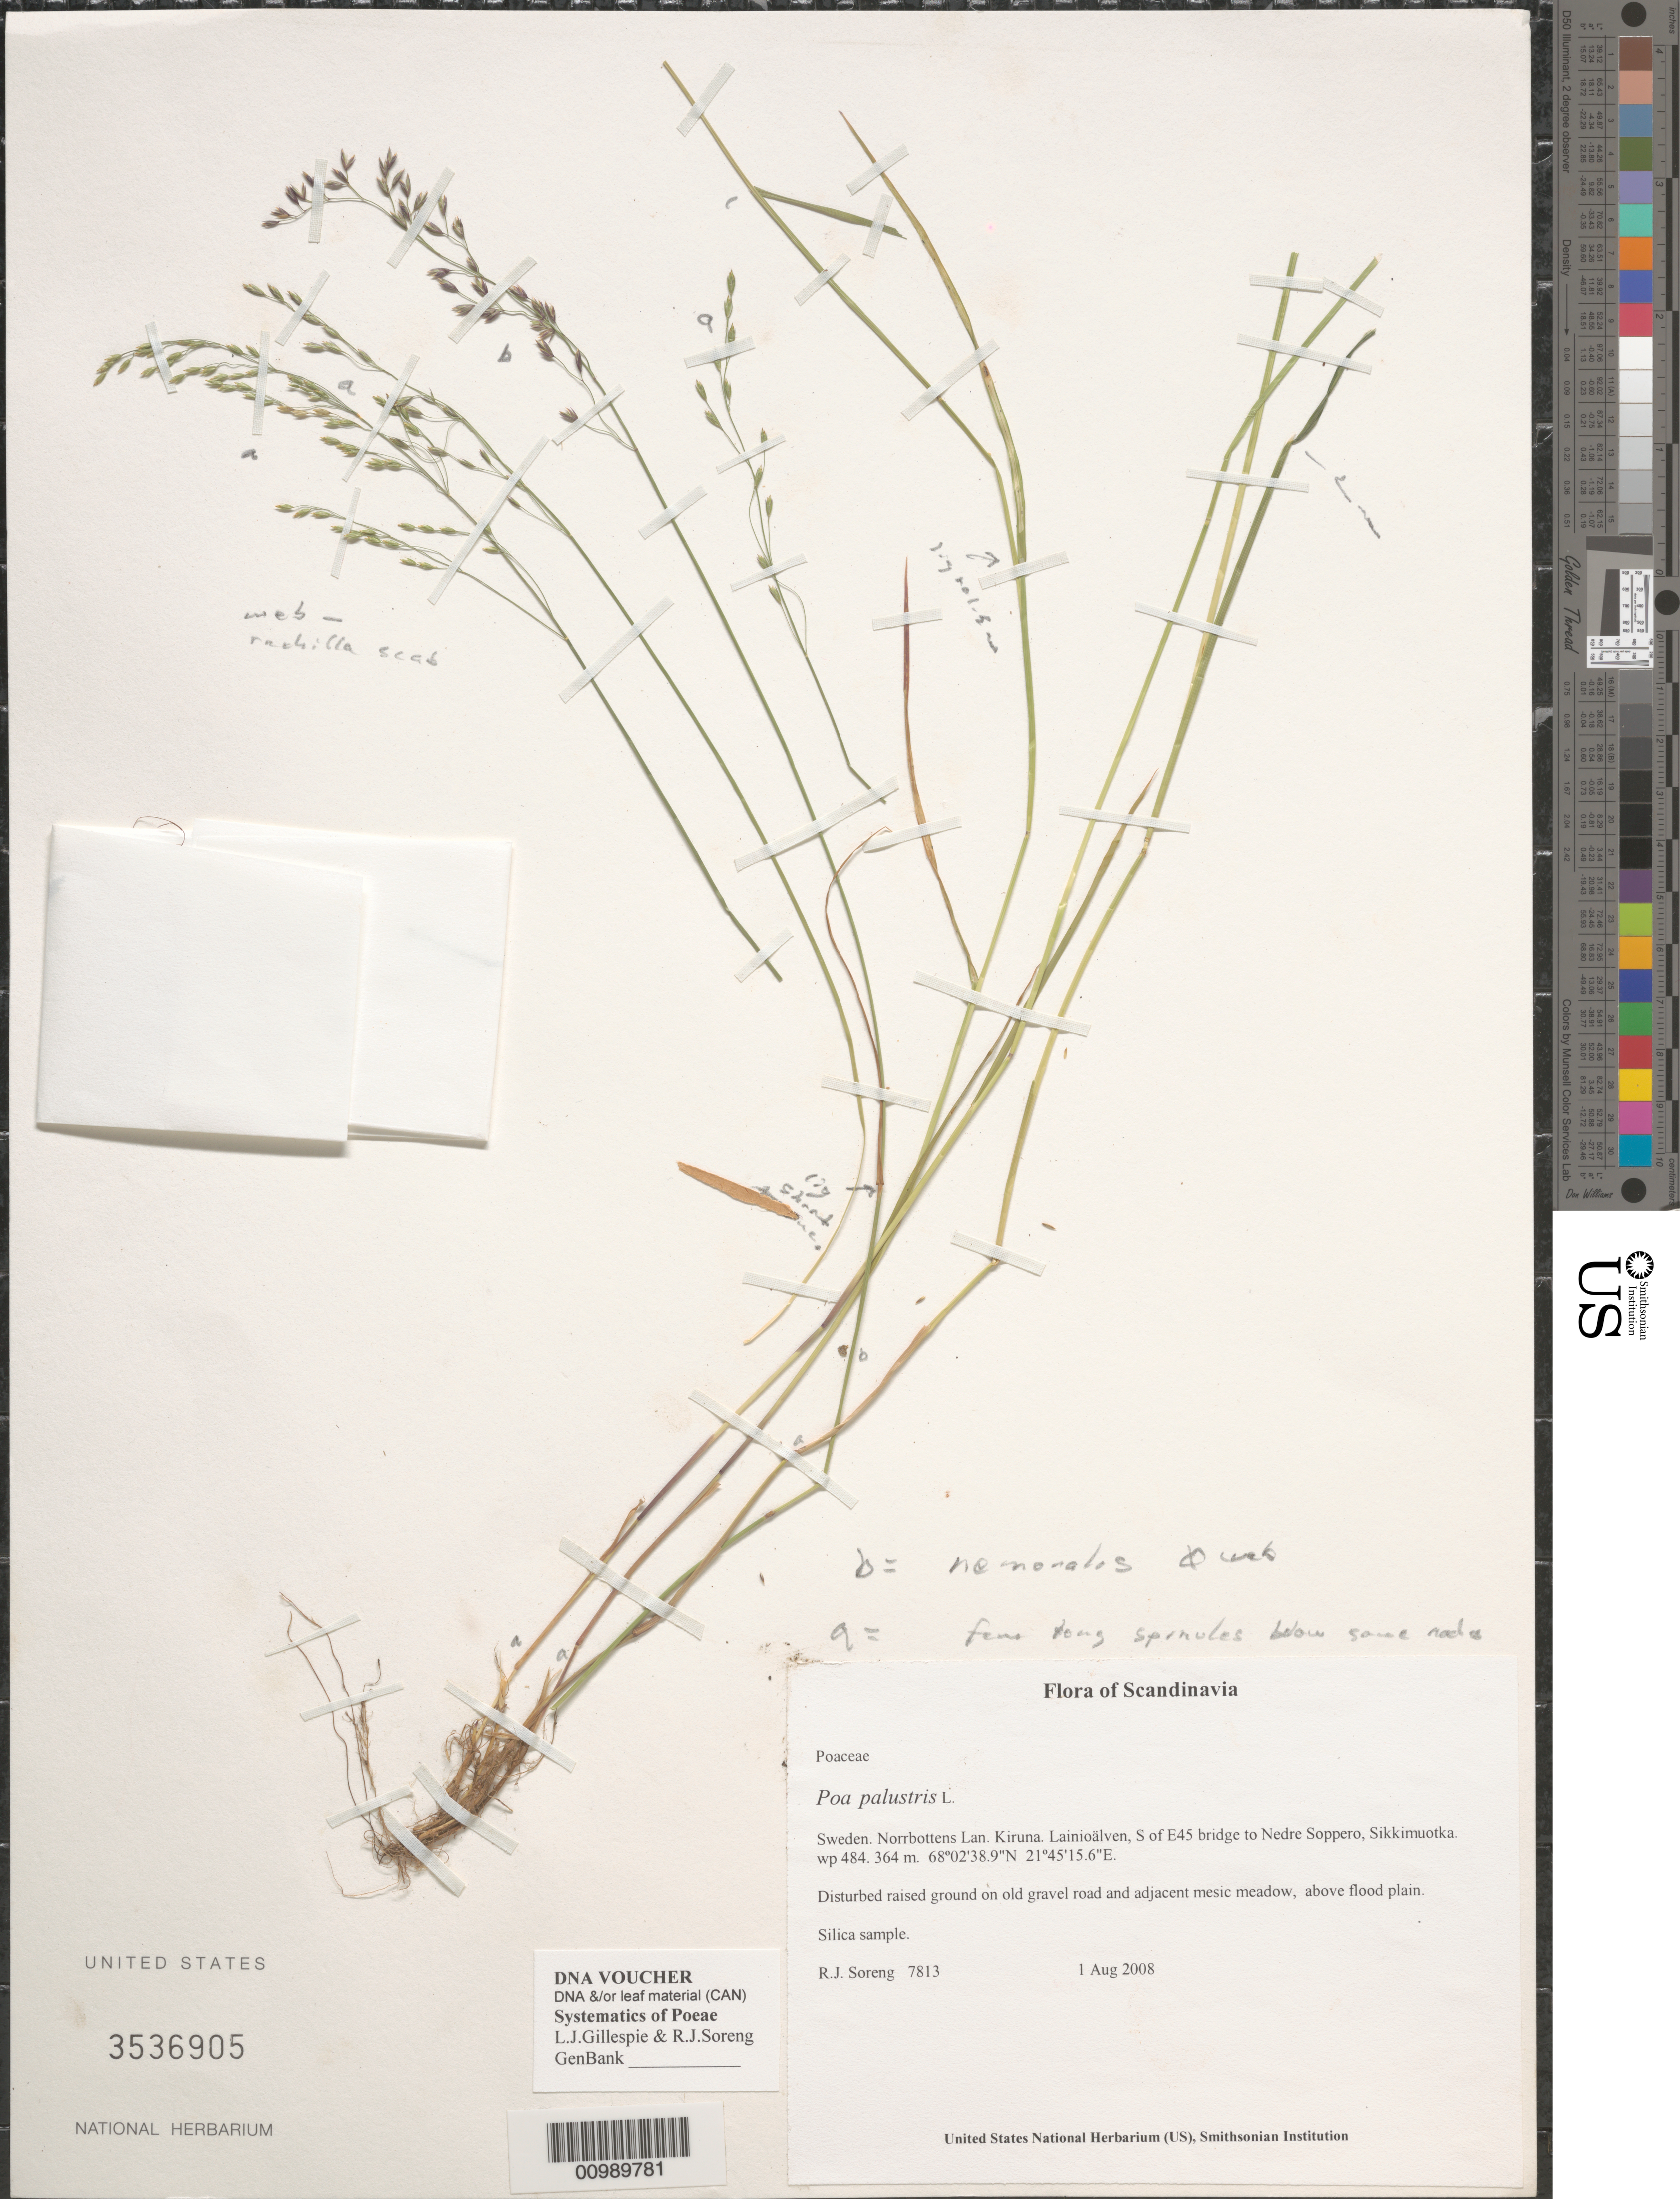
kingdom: Plantae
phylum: Tracheophyta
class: Liliopsida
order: Poales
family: Poaceae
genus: Poa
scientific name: Poa palustris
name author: L.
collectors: R. J. Soreng & N. L. Soreng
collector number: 7813-a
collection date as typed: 01 Aug 2008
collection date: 2008-08-01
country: Sweden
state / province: Norrbotten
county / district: Kiruna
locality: Lainioälven, S of E45 bridge to Nedre Soppero, Sikkimuotka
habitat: Disturbed raised ground on old gravel road and adjacent mesic meadow, above flood plain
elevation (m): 364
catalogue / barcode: US 3536905